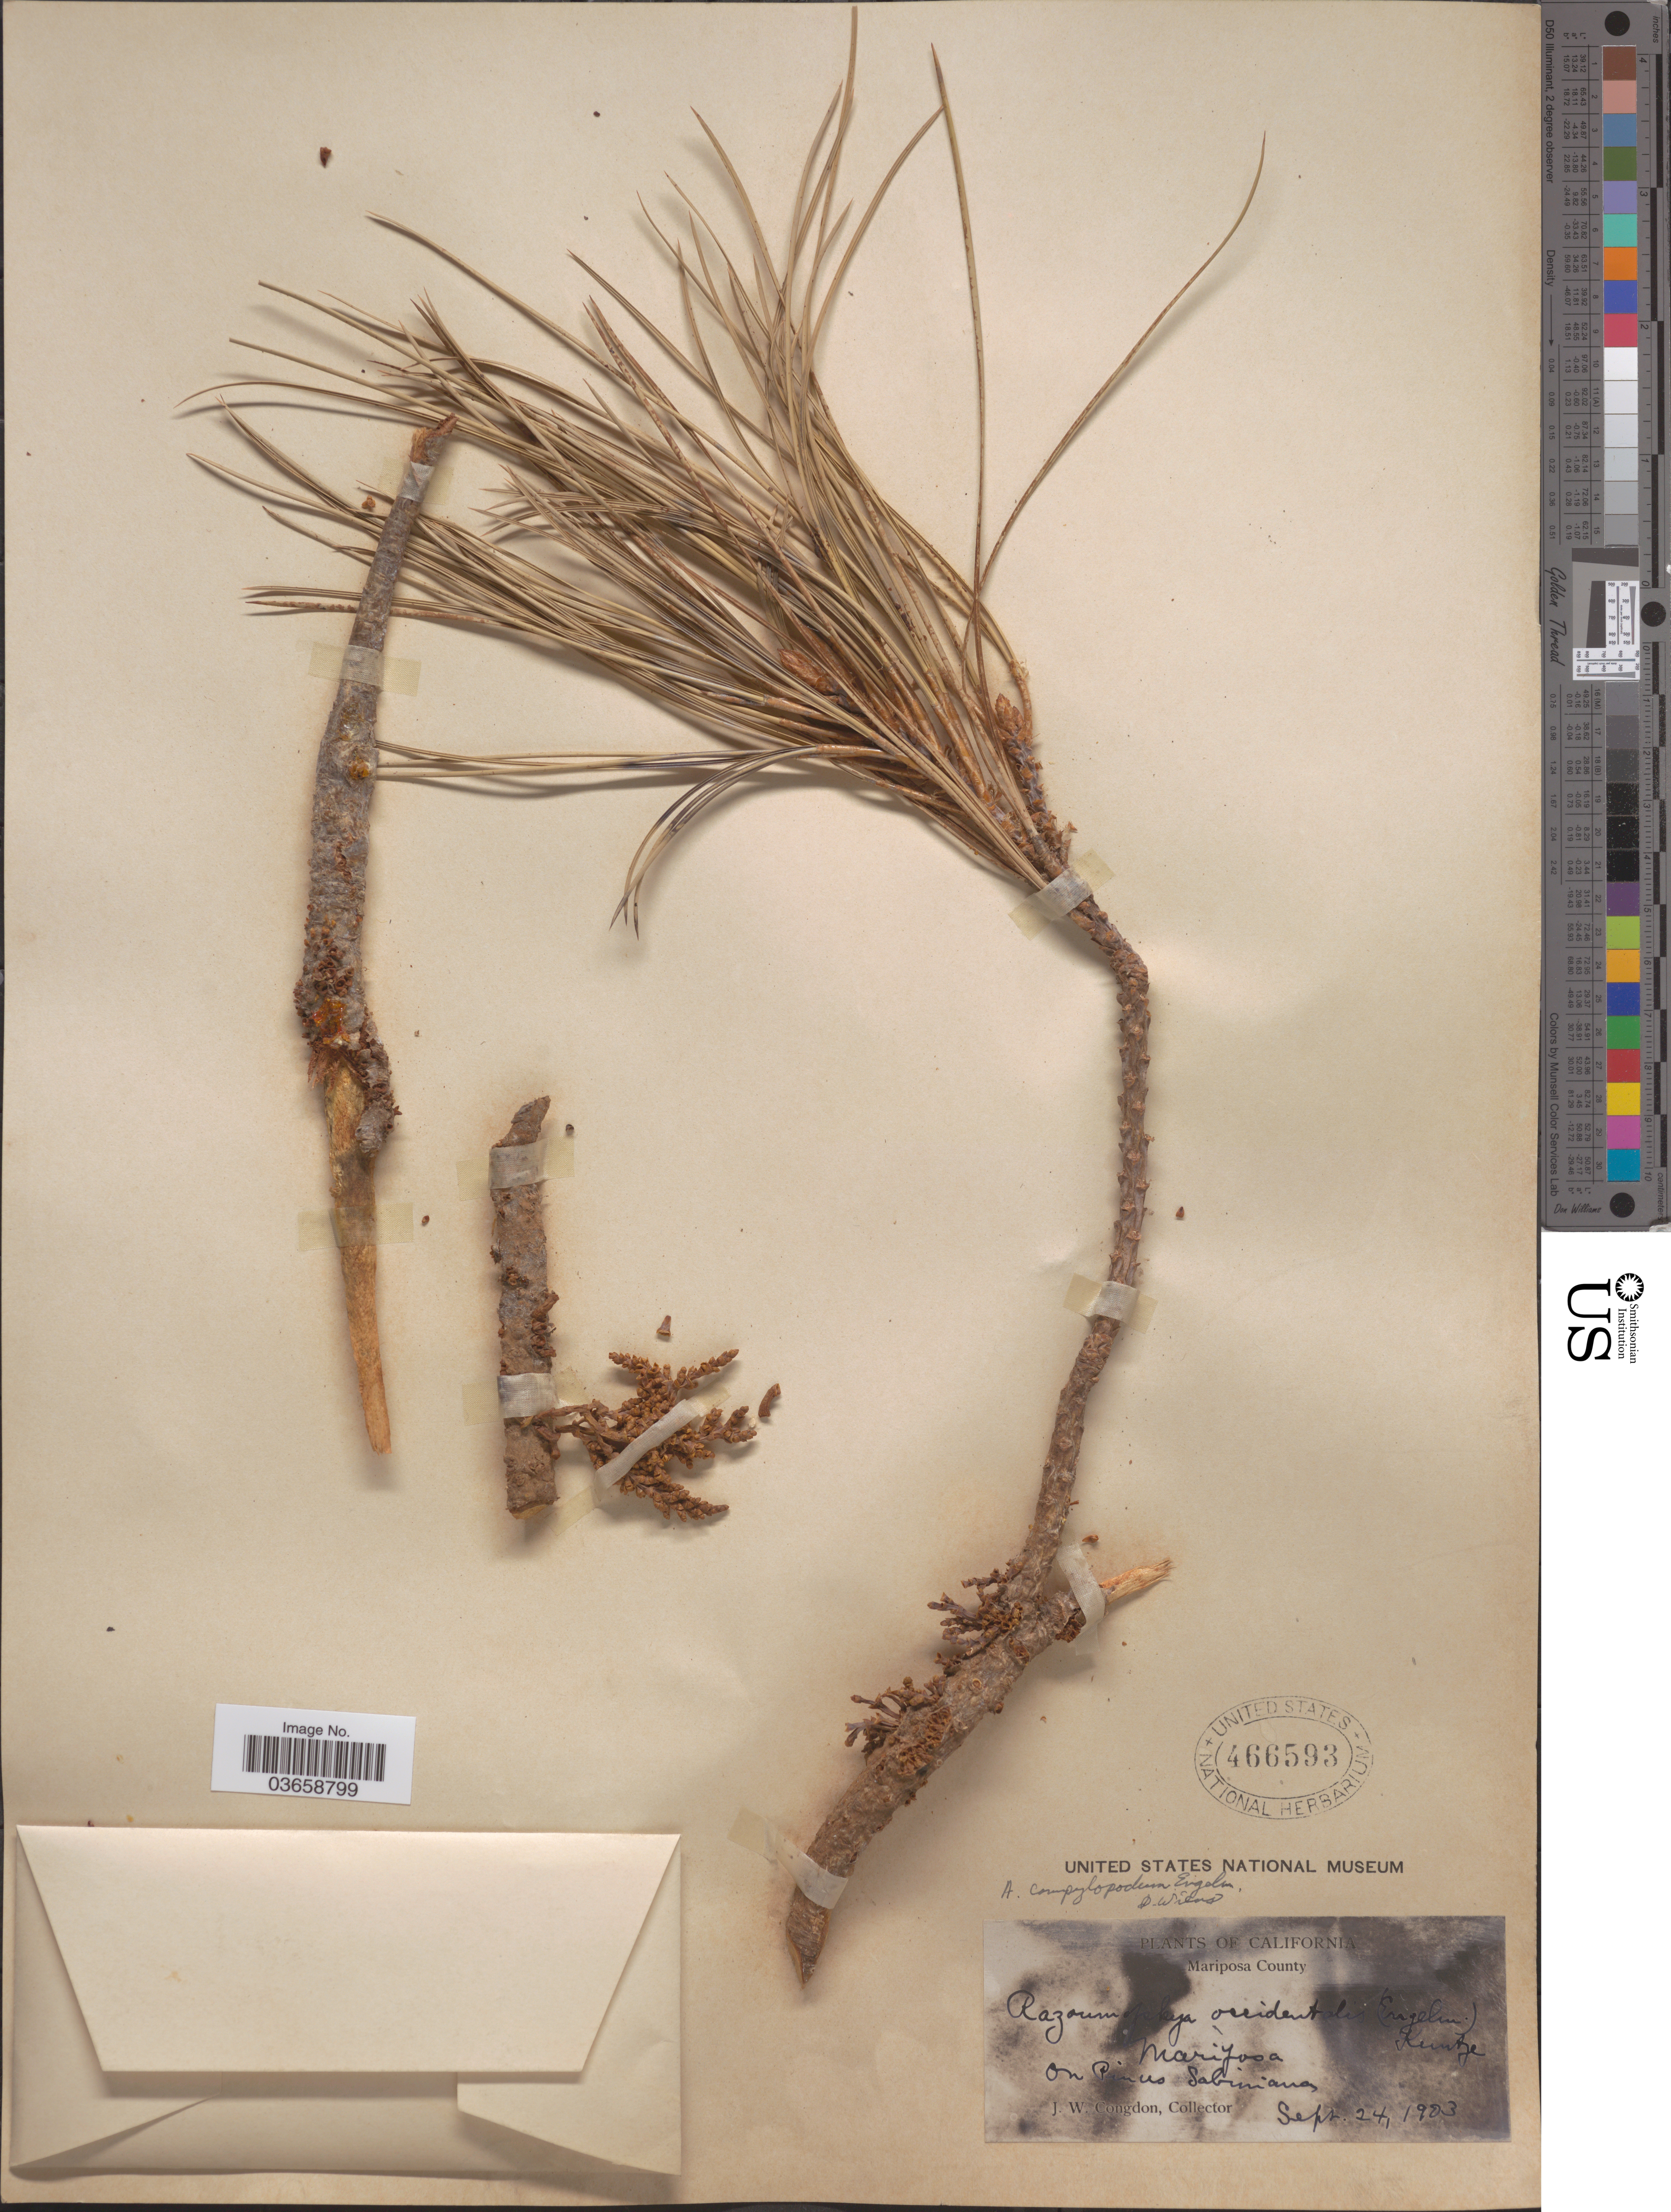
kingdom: Plantae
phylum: Tracheophyta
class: Magnoliopsida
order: Santalales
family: Viscaceae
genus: Arceuthobium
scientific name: Arceuthobium campylopodum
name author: Engelm.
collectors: J. W. Congdon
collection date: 1903-09-24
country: United States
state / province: California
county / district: Mariposa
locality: Mariposa County. Mariposa.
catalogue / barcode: US 466593